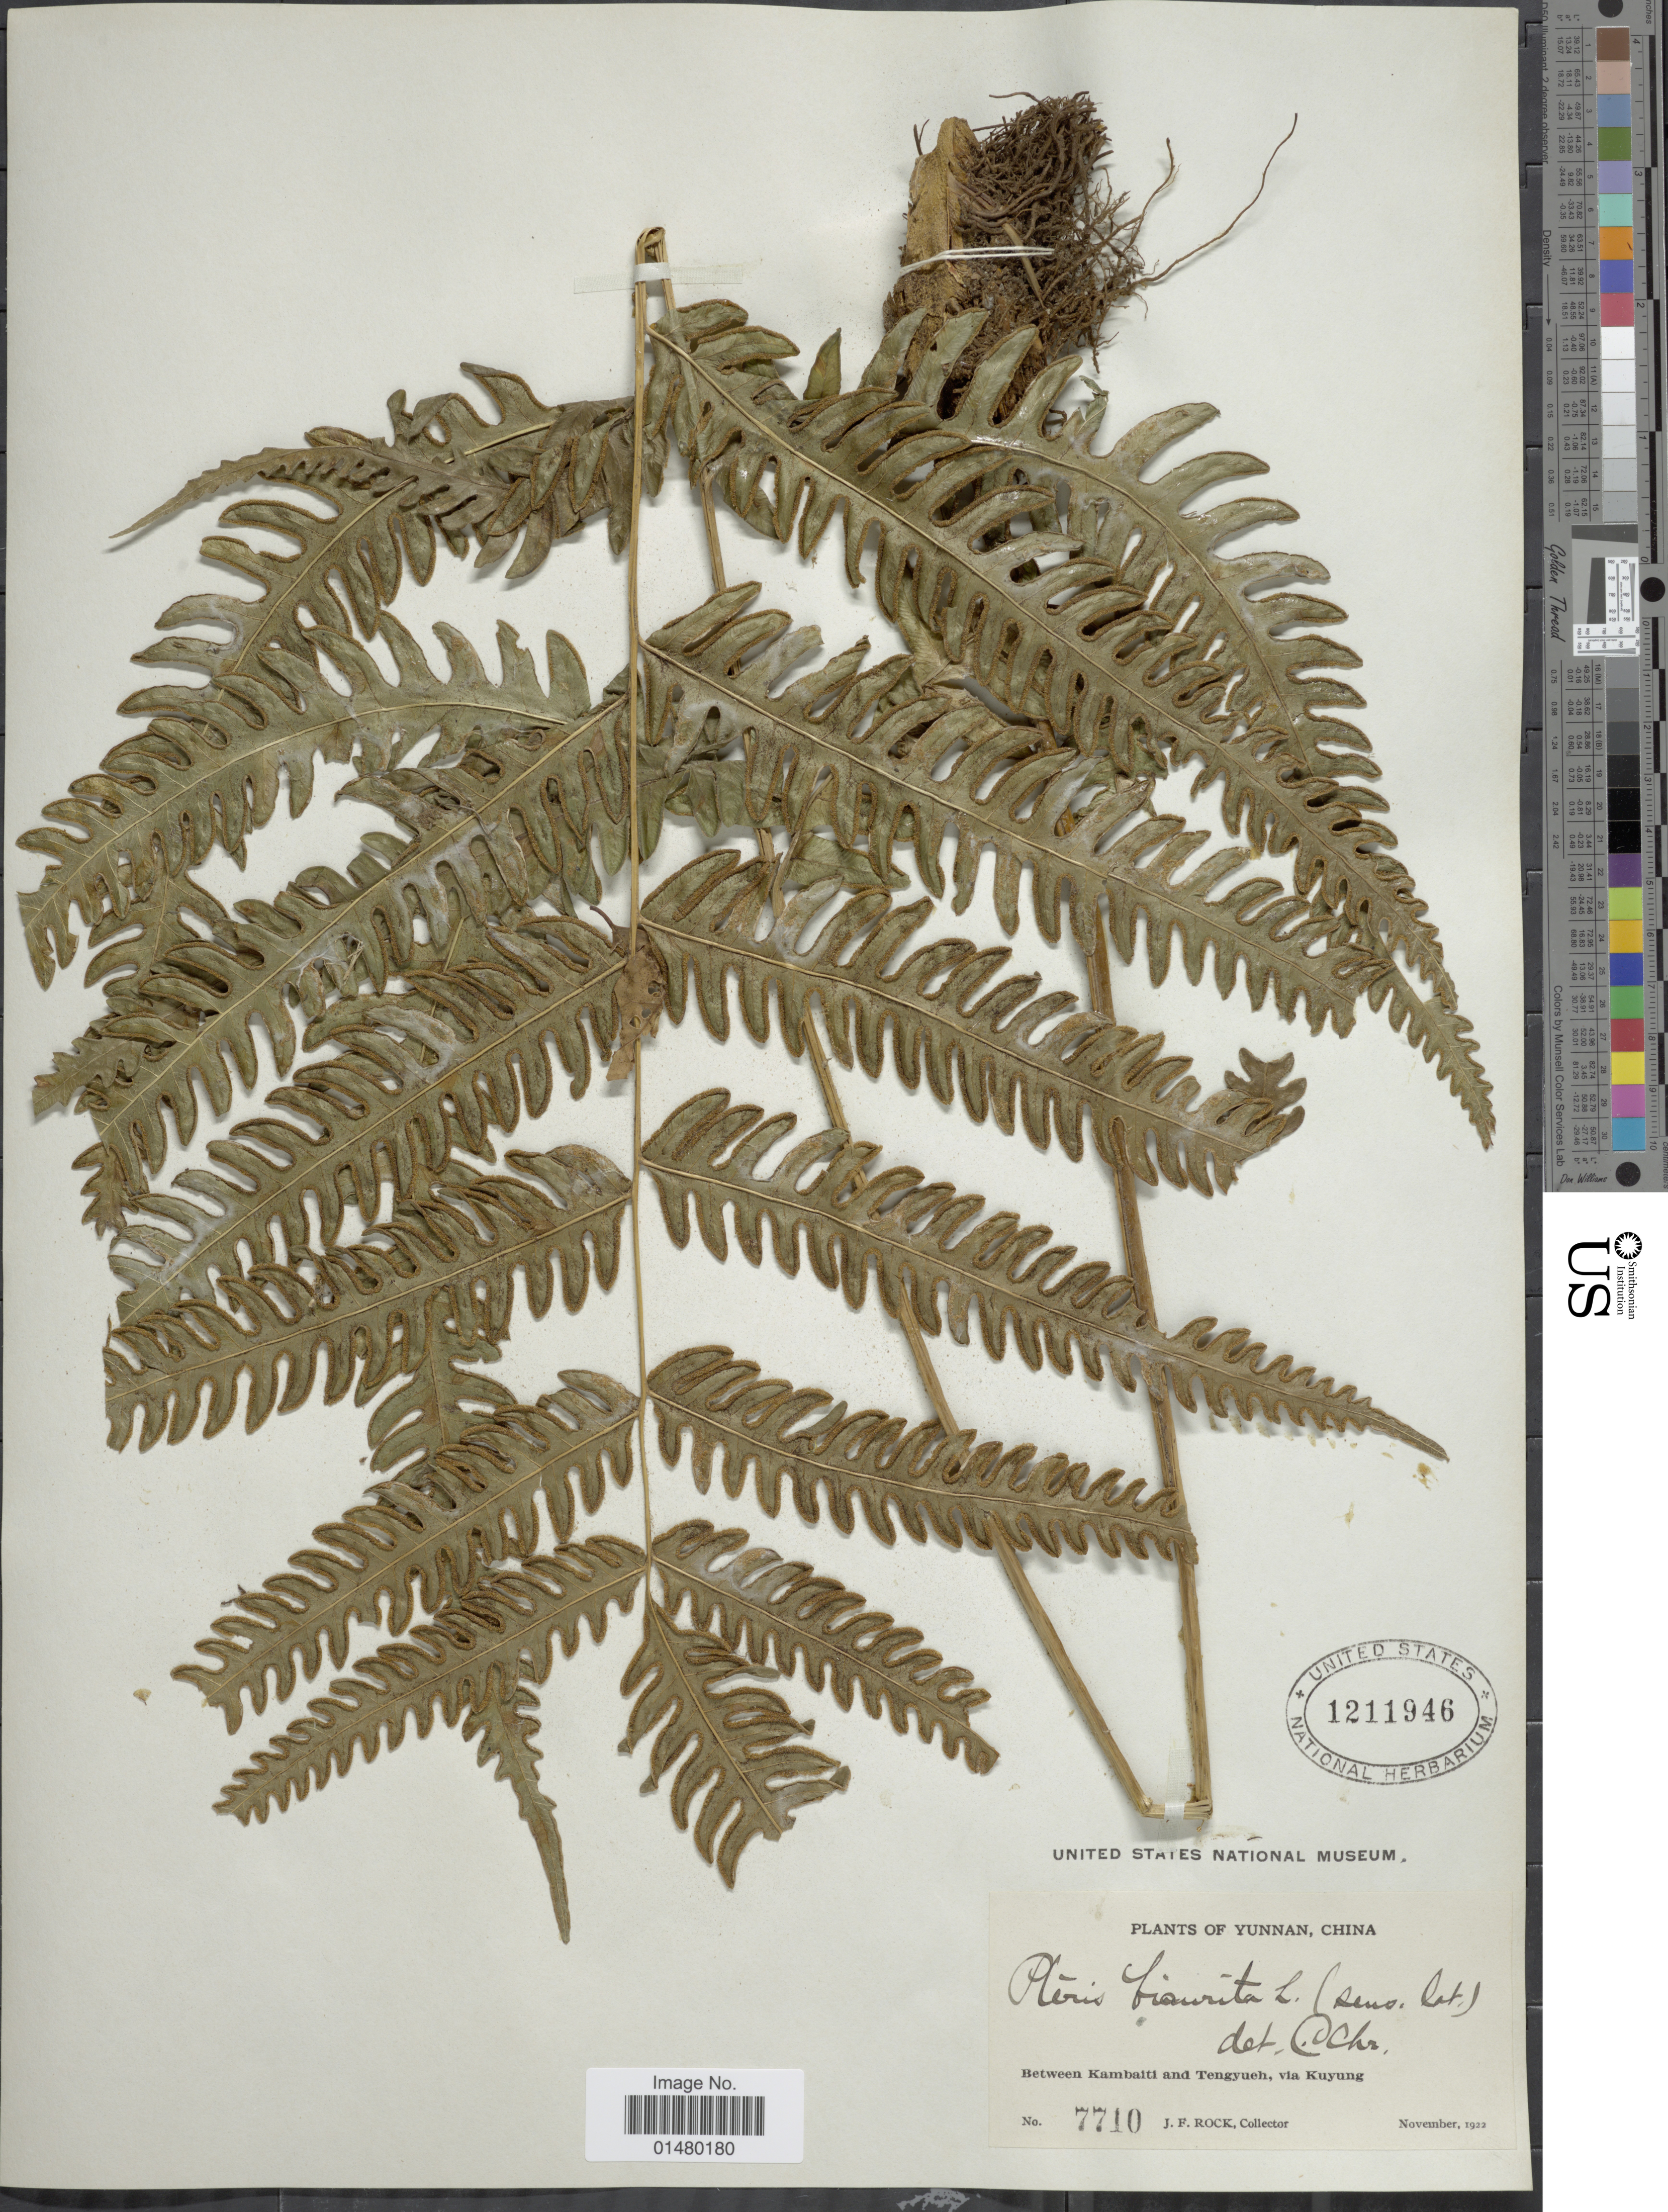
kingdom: Plantae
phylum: Tracheophyta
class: Polypodiopsida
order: Polypodiales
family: Pteridaceae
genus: Pteris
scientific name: Pteris biaurita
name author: L.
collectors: J. Rock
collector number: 7710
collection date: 1922-11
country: China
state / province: Yunnan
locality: Between Kambaiti and Tengyueh, via Kuyung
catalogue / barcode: US 1211946